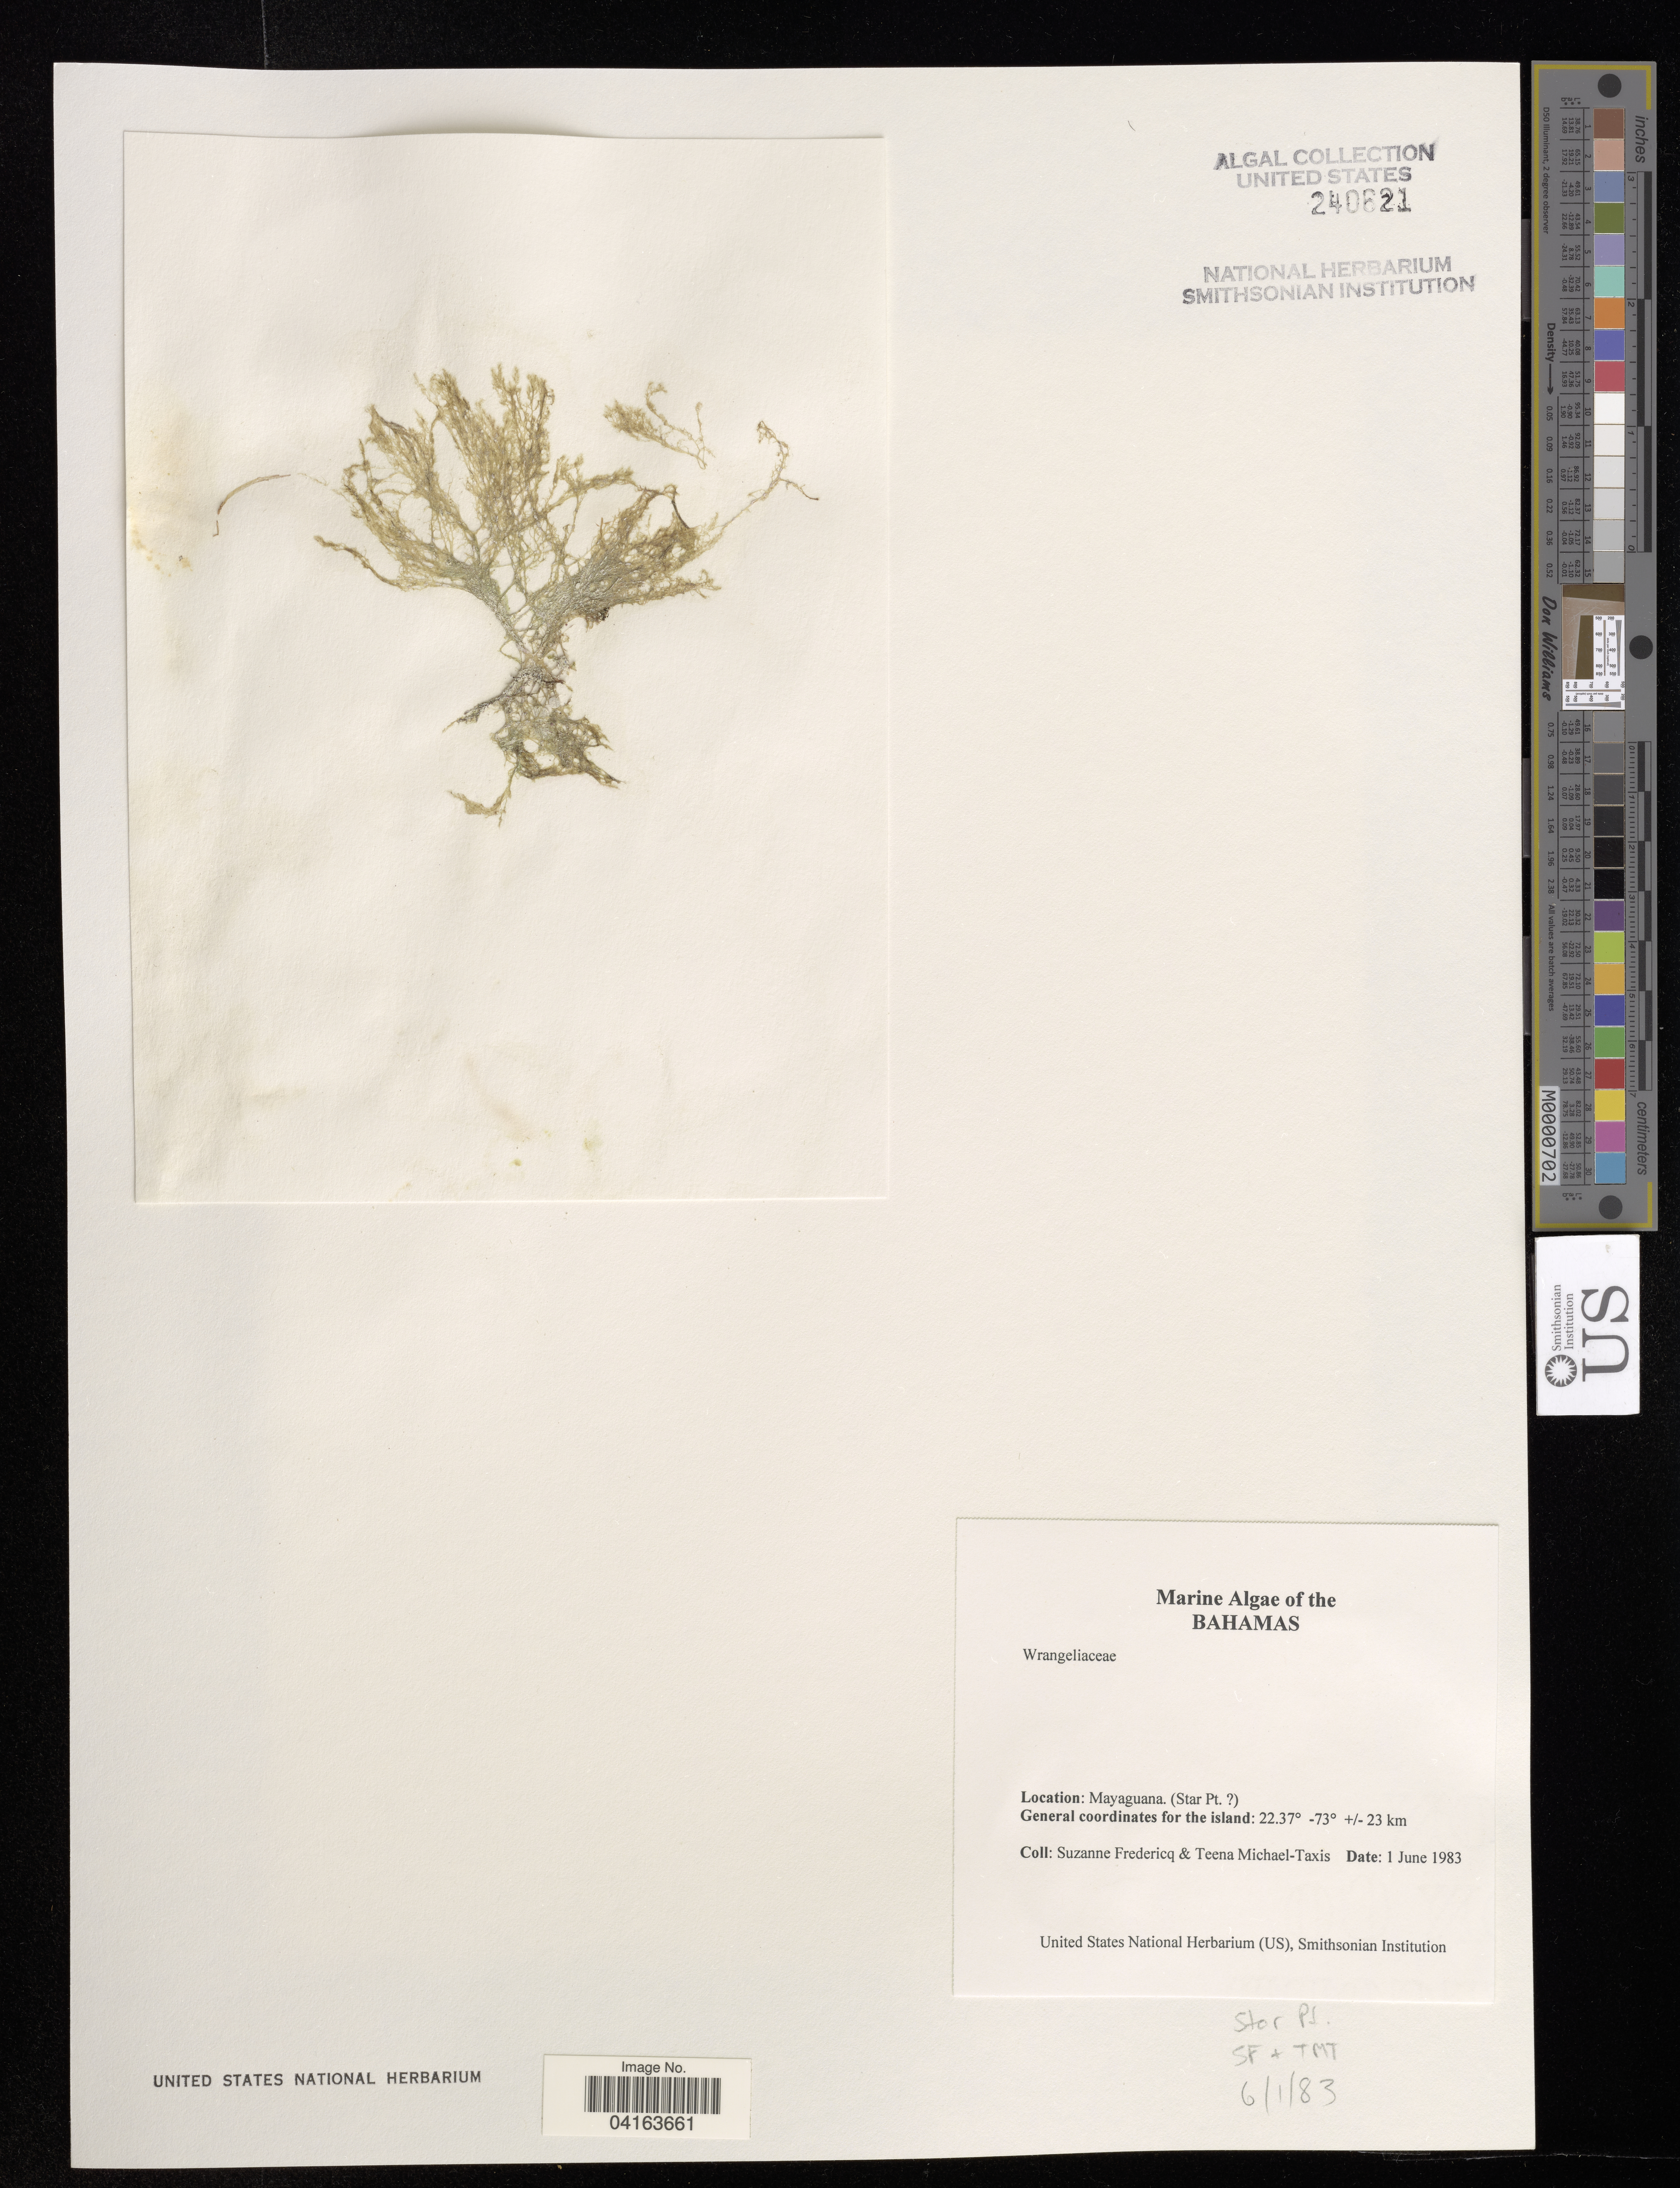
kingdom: Plantae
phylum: Rhodophyta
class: Florideophyceae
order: Ceramiales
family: Wrangeliaceae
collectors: S. Fredericq & T. Michael-Taxis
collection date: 1983-06-01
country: Bahamas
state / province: Mayaguana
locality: (Star Pt. ?).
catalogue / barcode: US 240621